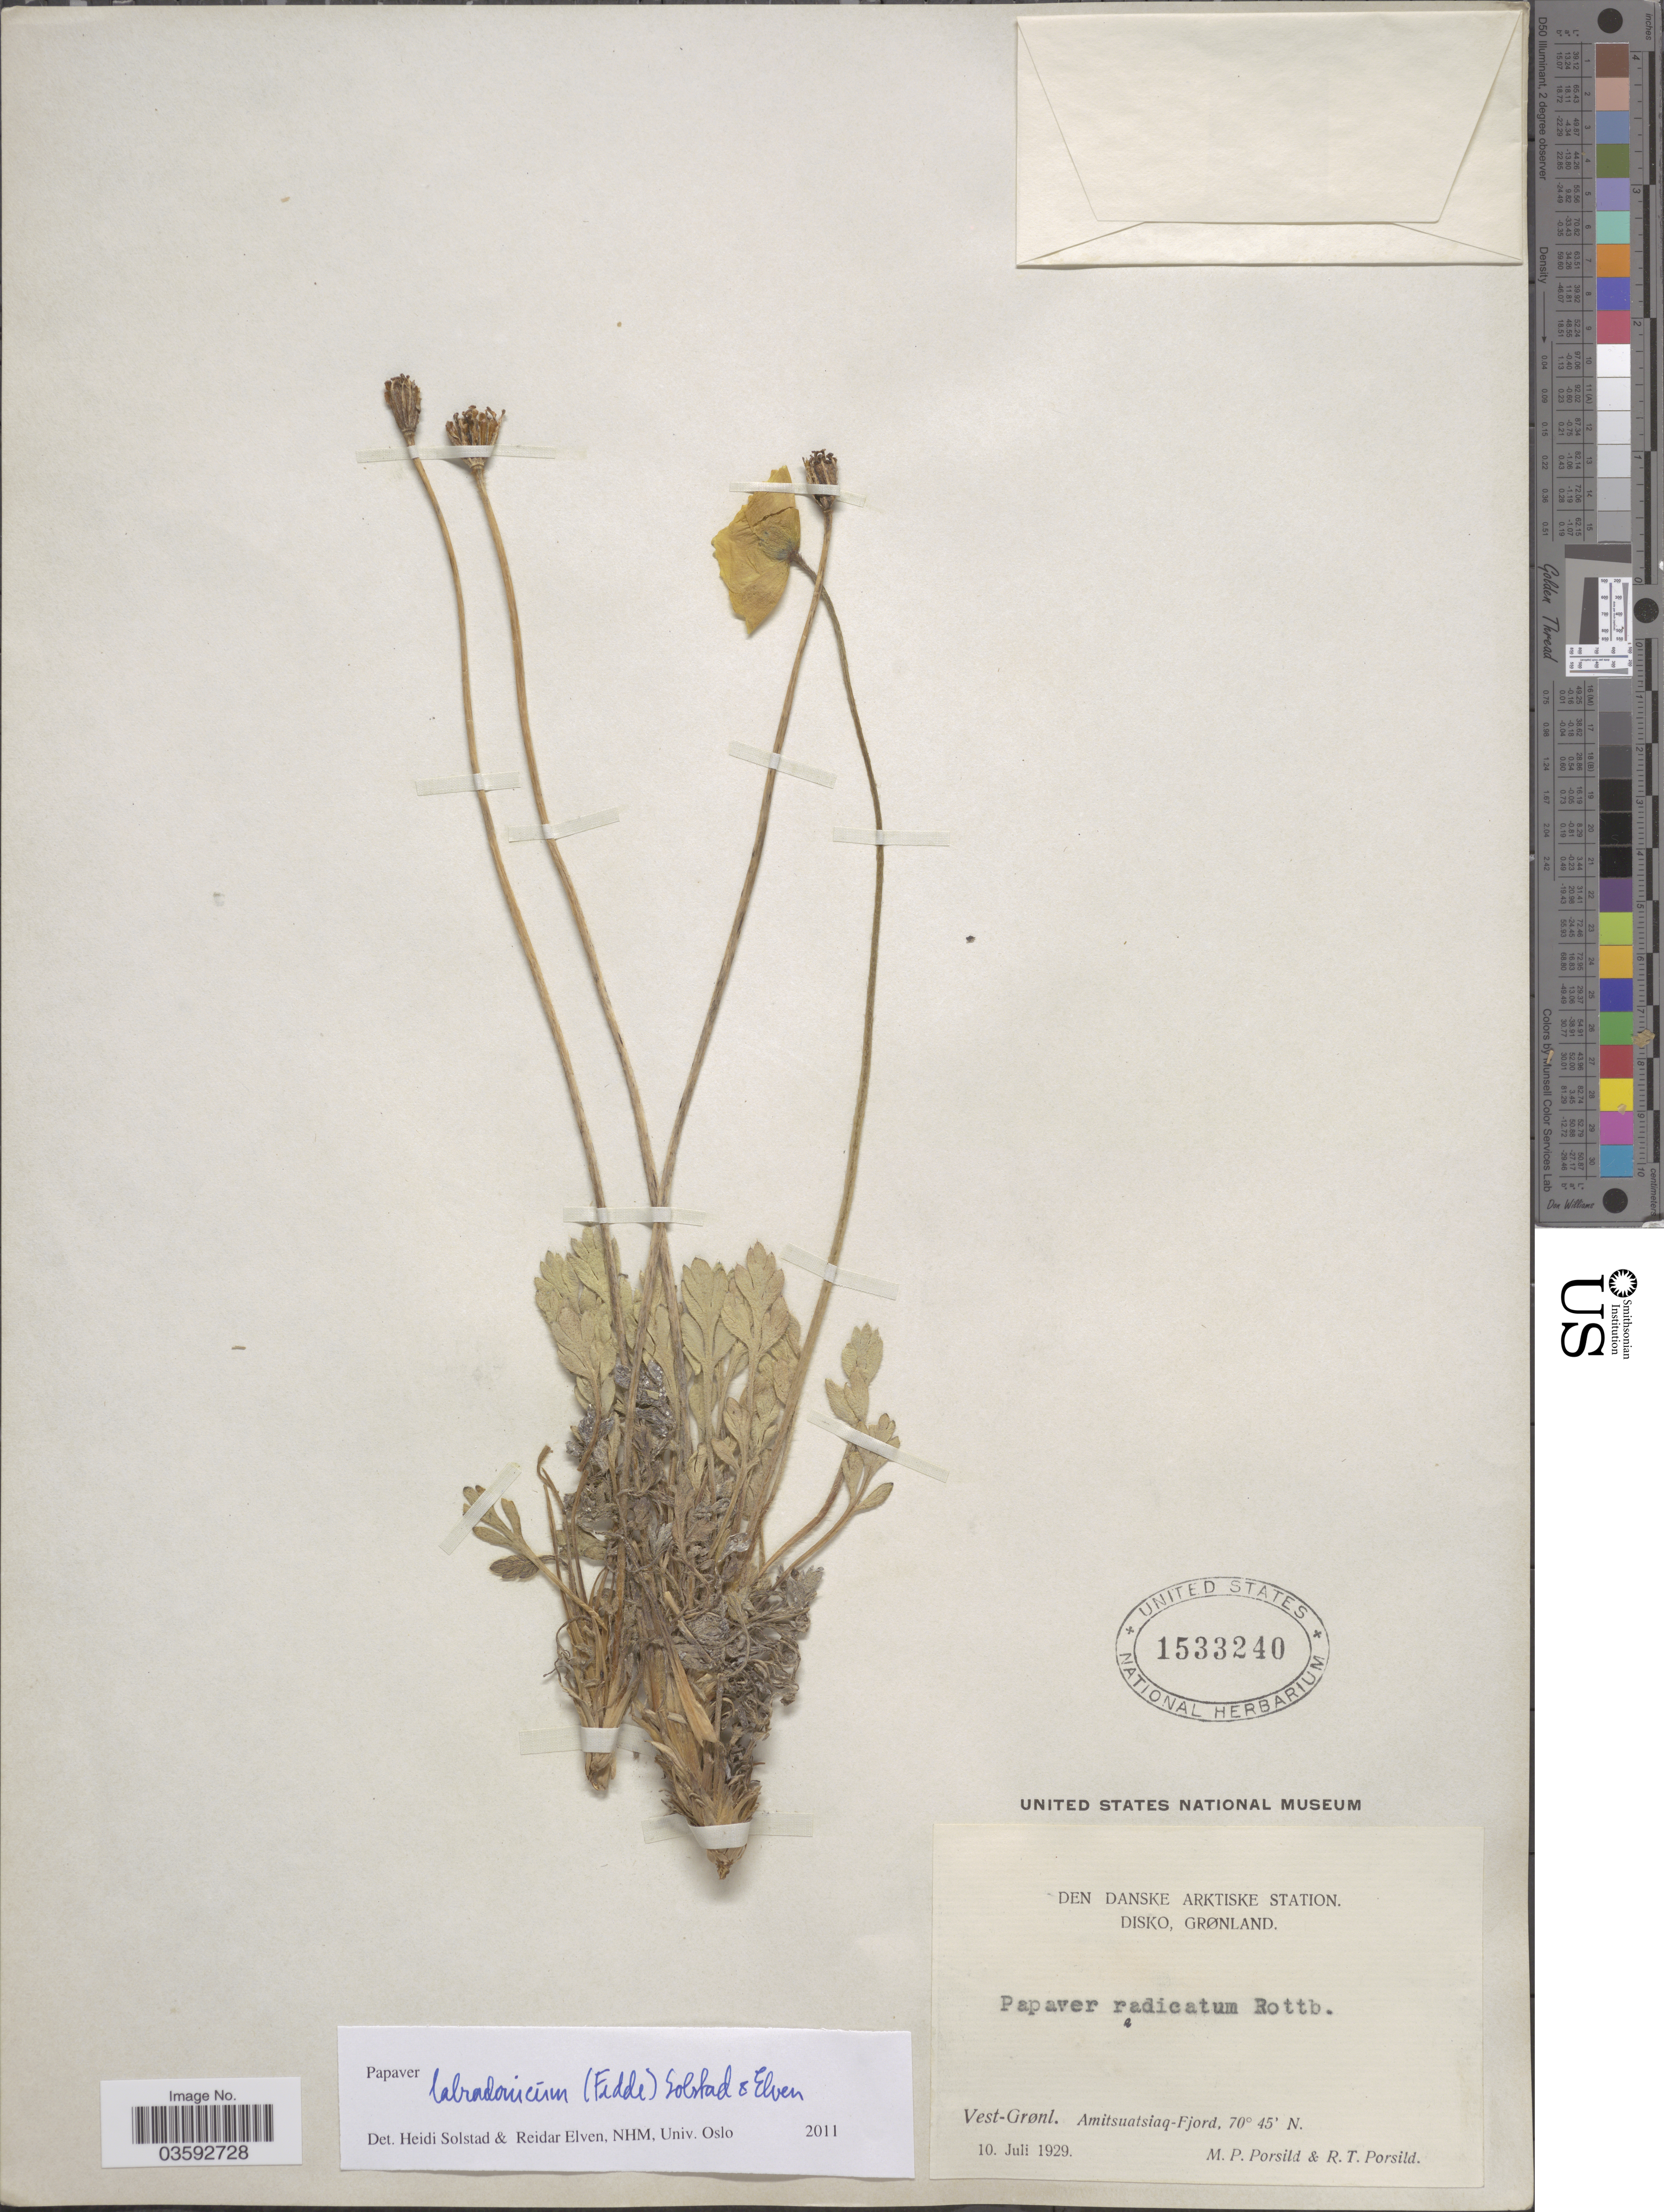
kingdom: Plantae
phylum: Tracheophyta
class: Magnoliopsida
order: Ranunculales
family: Papaveraceae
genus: Papaver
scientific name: Papaver labradoricum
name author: (Fedde) Solstad & Elven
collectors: M. P. Porsild & R. T. Porsild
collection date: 1929-07-10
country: Greenland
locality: Den Danske Arktiske Station. Disko, Grønland. Vest-Grønl. Amitsuatsiaq-Fjord.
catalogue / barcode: US 1533240